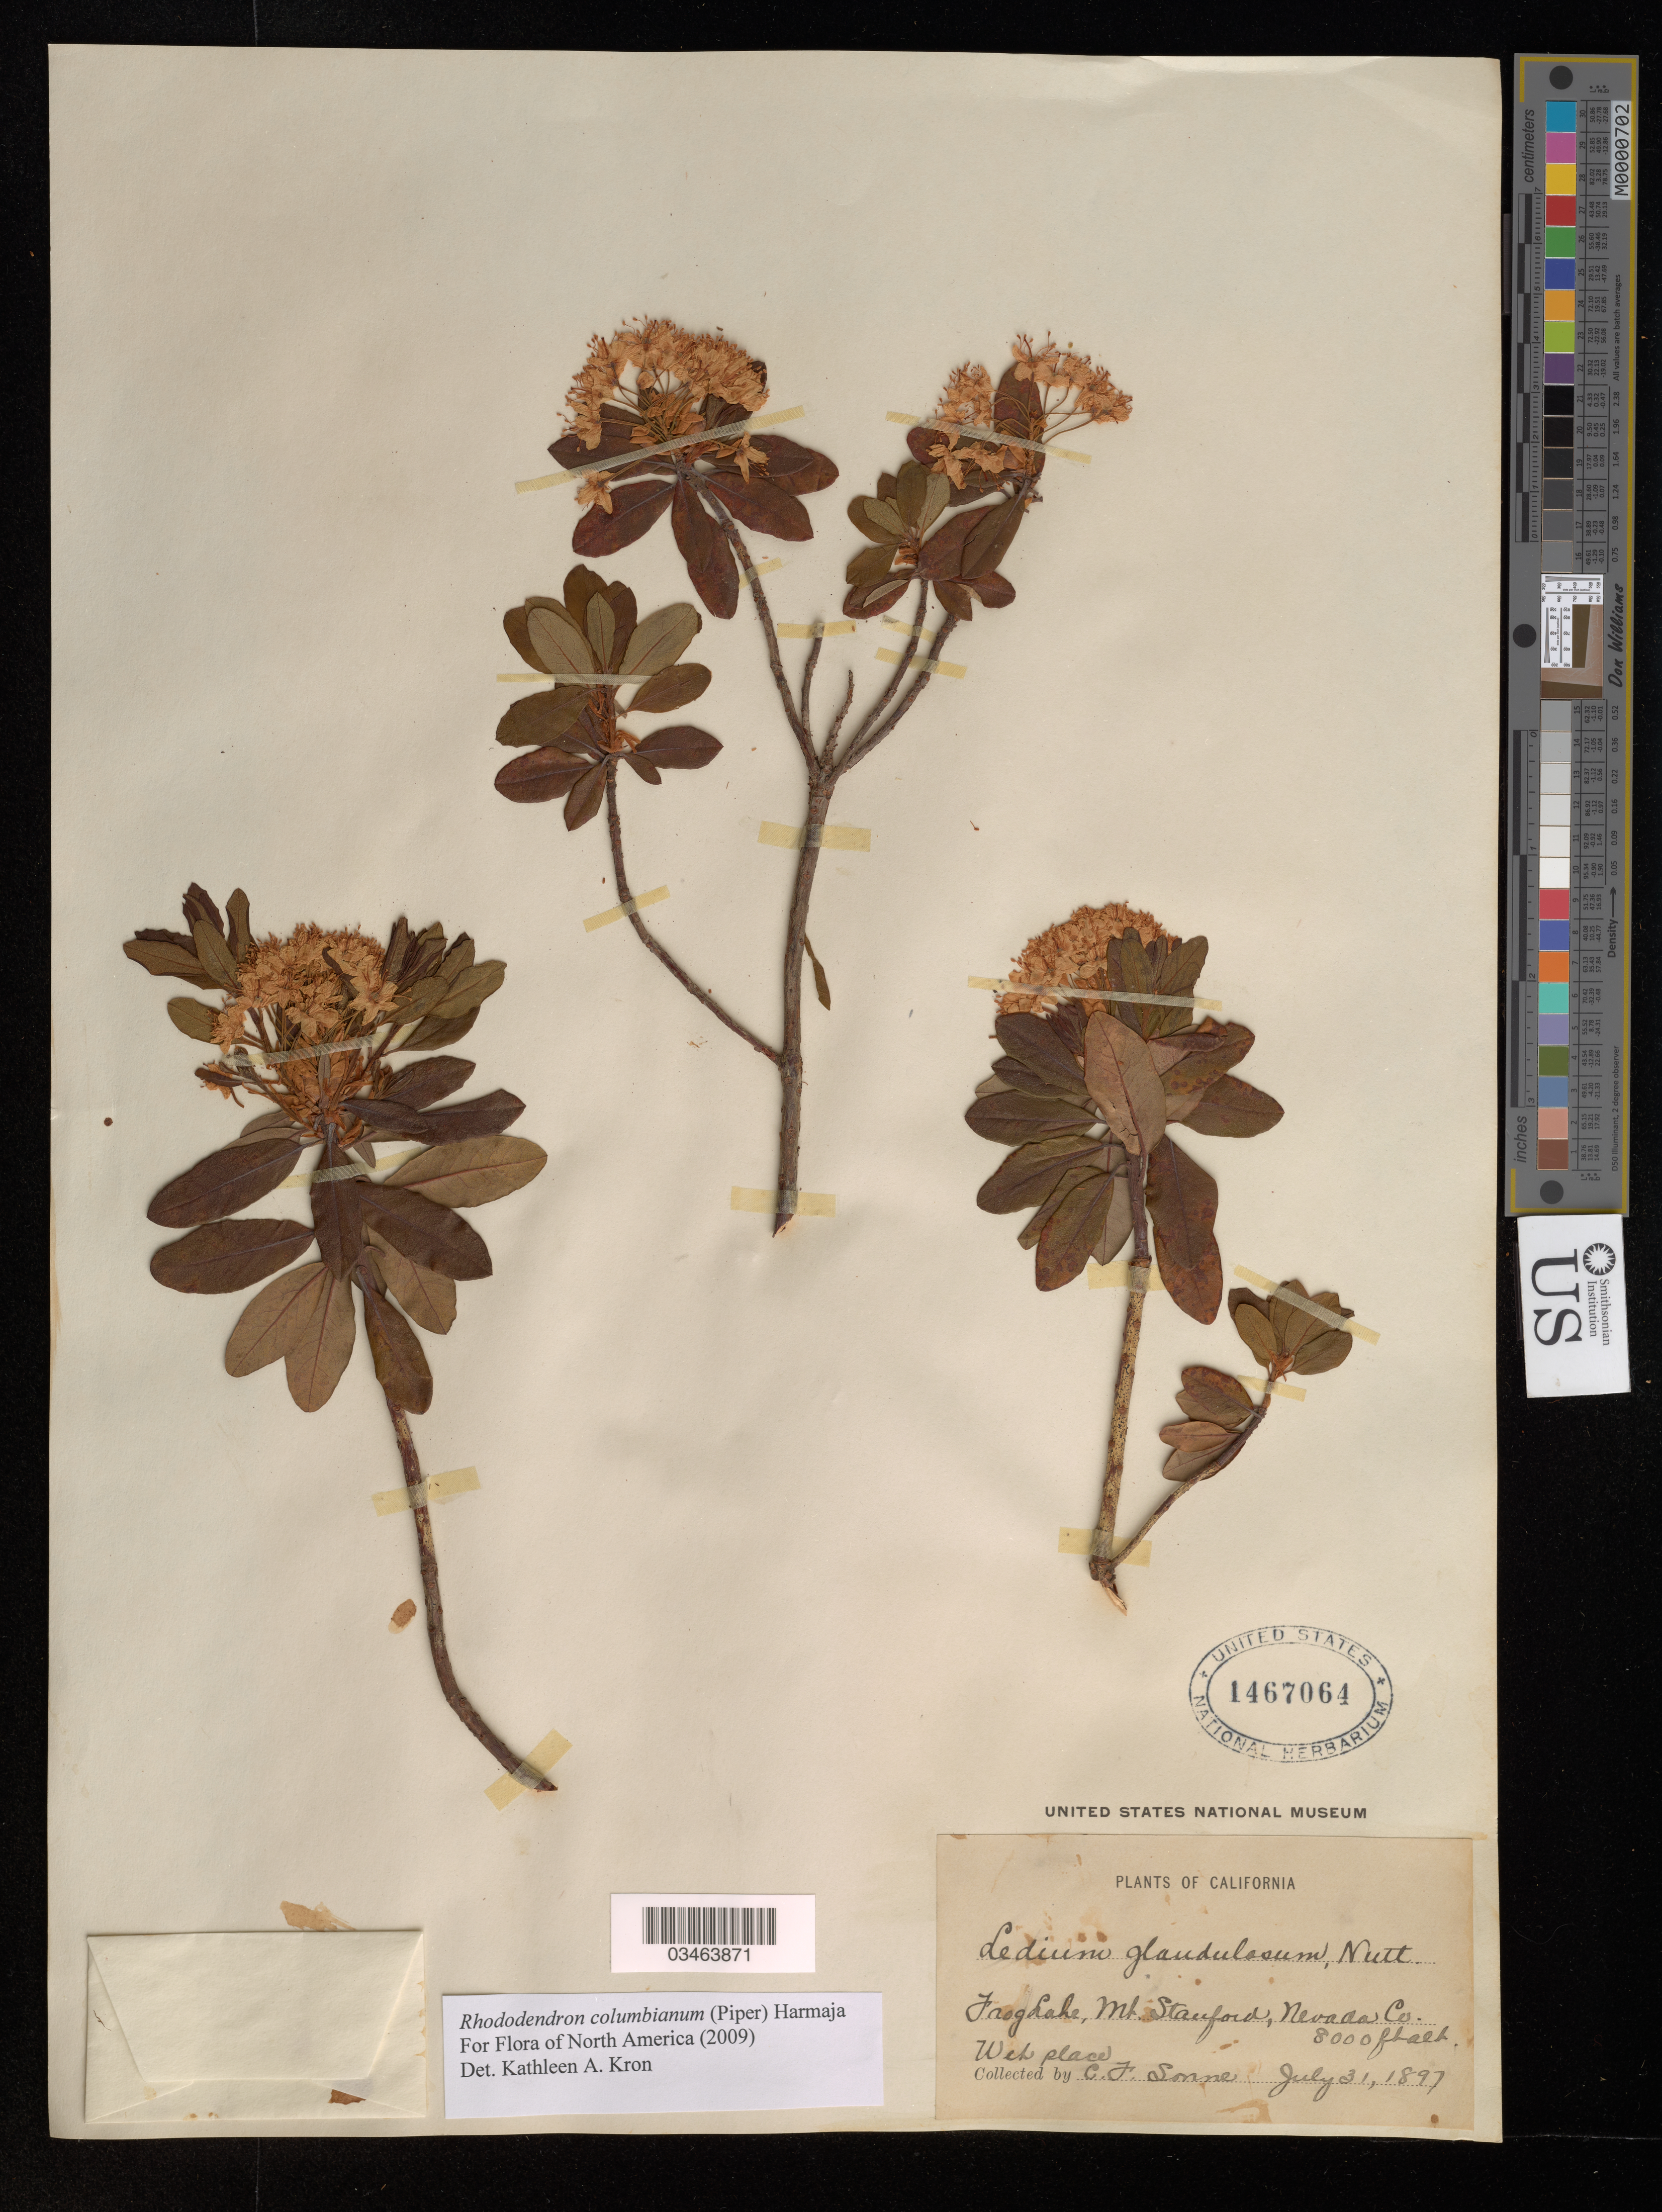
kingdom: Plantae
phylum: Tracheophyta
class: Magnoliopsida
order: Ericales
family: Ericaceae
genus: Rhododendron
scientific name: Rhododendron columbianum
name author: (Piper) Harmaja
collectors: C. Sonne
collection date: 1897-07-31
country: United States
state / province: California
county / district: Nevada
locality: Frog Lake, Mt. Stanford, Nevada Co.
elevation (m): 2438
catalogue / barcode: US 1467064